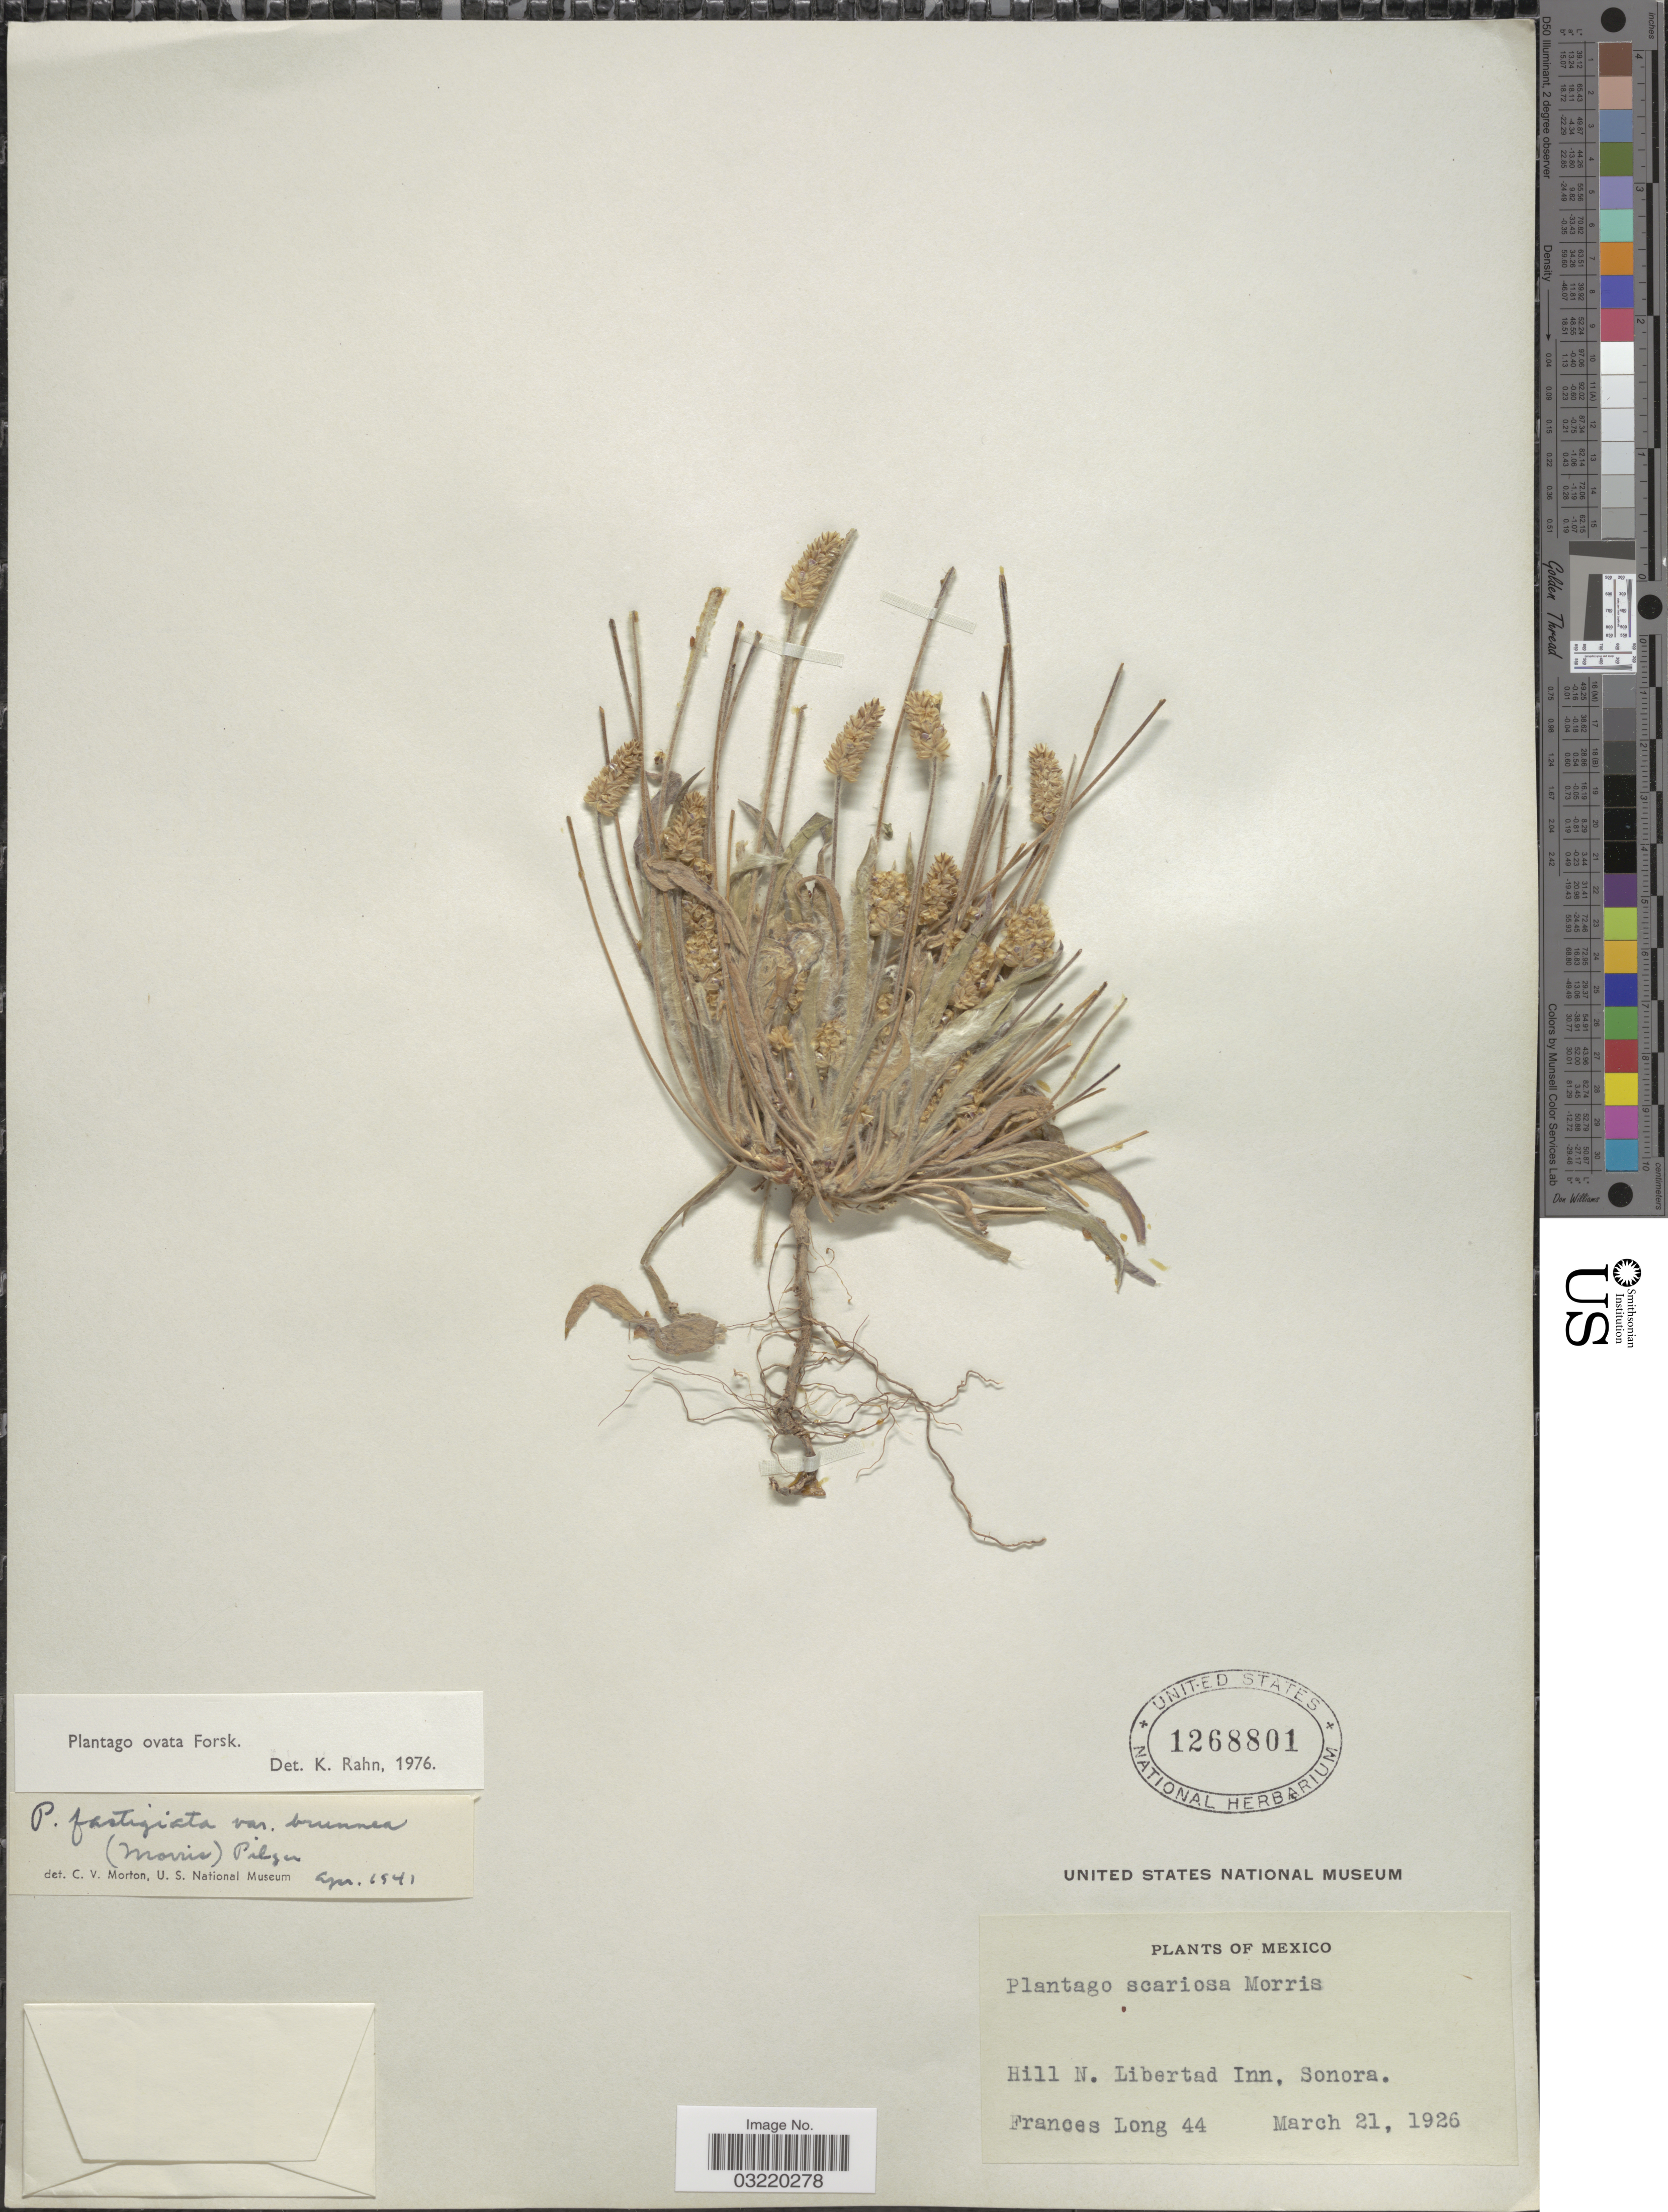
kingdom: Plantae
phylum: Tracheophyta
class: Magnoliopsida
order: Lamiales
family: Plantaginaceae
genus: Plantago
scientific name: Plantago ovata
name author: Forssk.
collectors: F. Long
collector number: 44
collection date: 1926-03-21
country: Mexico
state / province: Sonora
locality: Hill N. Libertad Inn.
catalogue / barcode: US 1268801